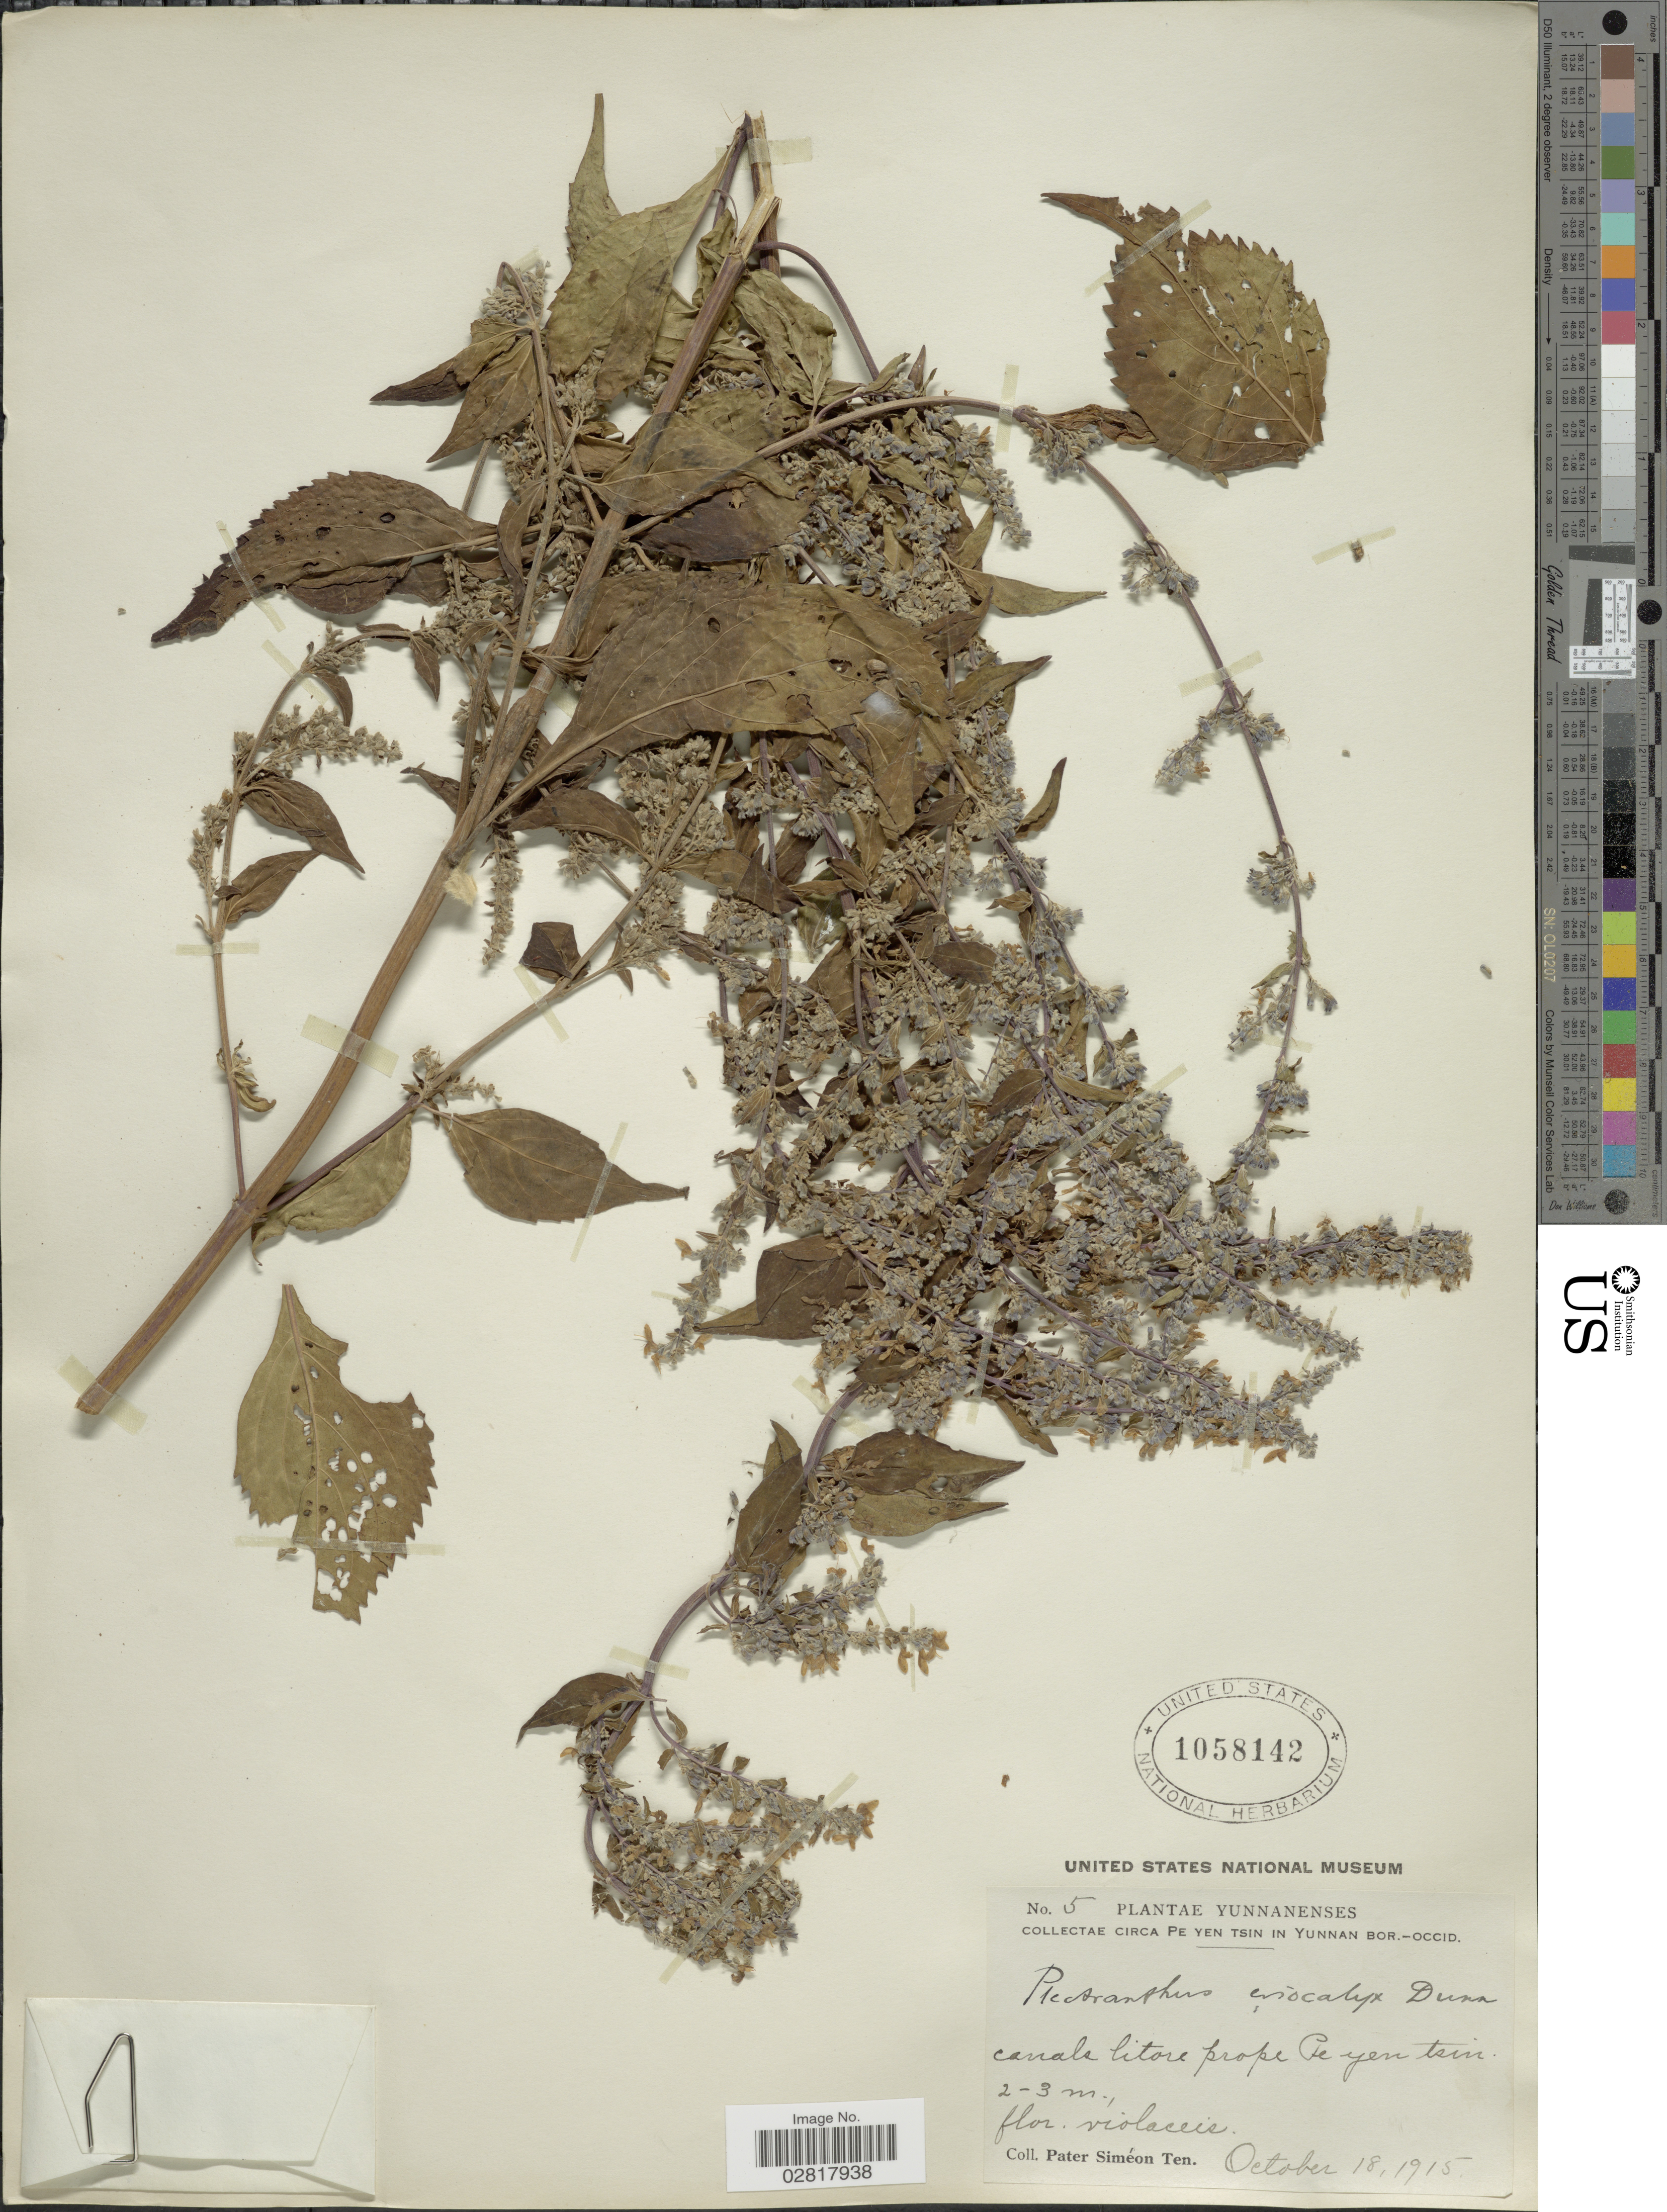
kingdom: Plantae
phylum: Tracheophyta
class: Magnoliopsida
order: Lamiales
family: Lamiaceae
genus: Plectranthus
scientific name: Plectranthus eriocalyx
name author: Dunn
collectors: P. S. Ten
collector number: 5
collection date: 1915-10-18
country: China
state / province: Yunnan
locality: Yunnanenses. Circa Pe Yen Tsin in Yunnan Bor.-Occid. canals litore prope Pe Yen Tsin.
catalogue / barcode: US 1058142